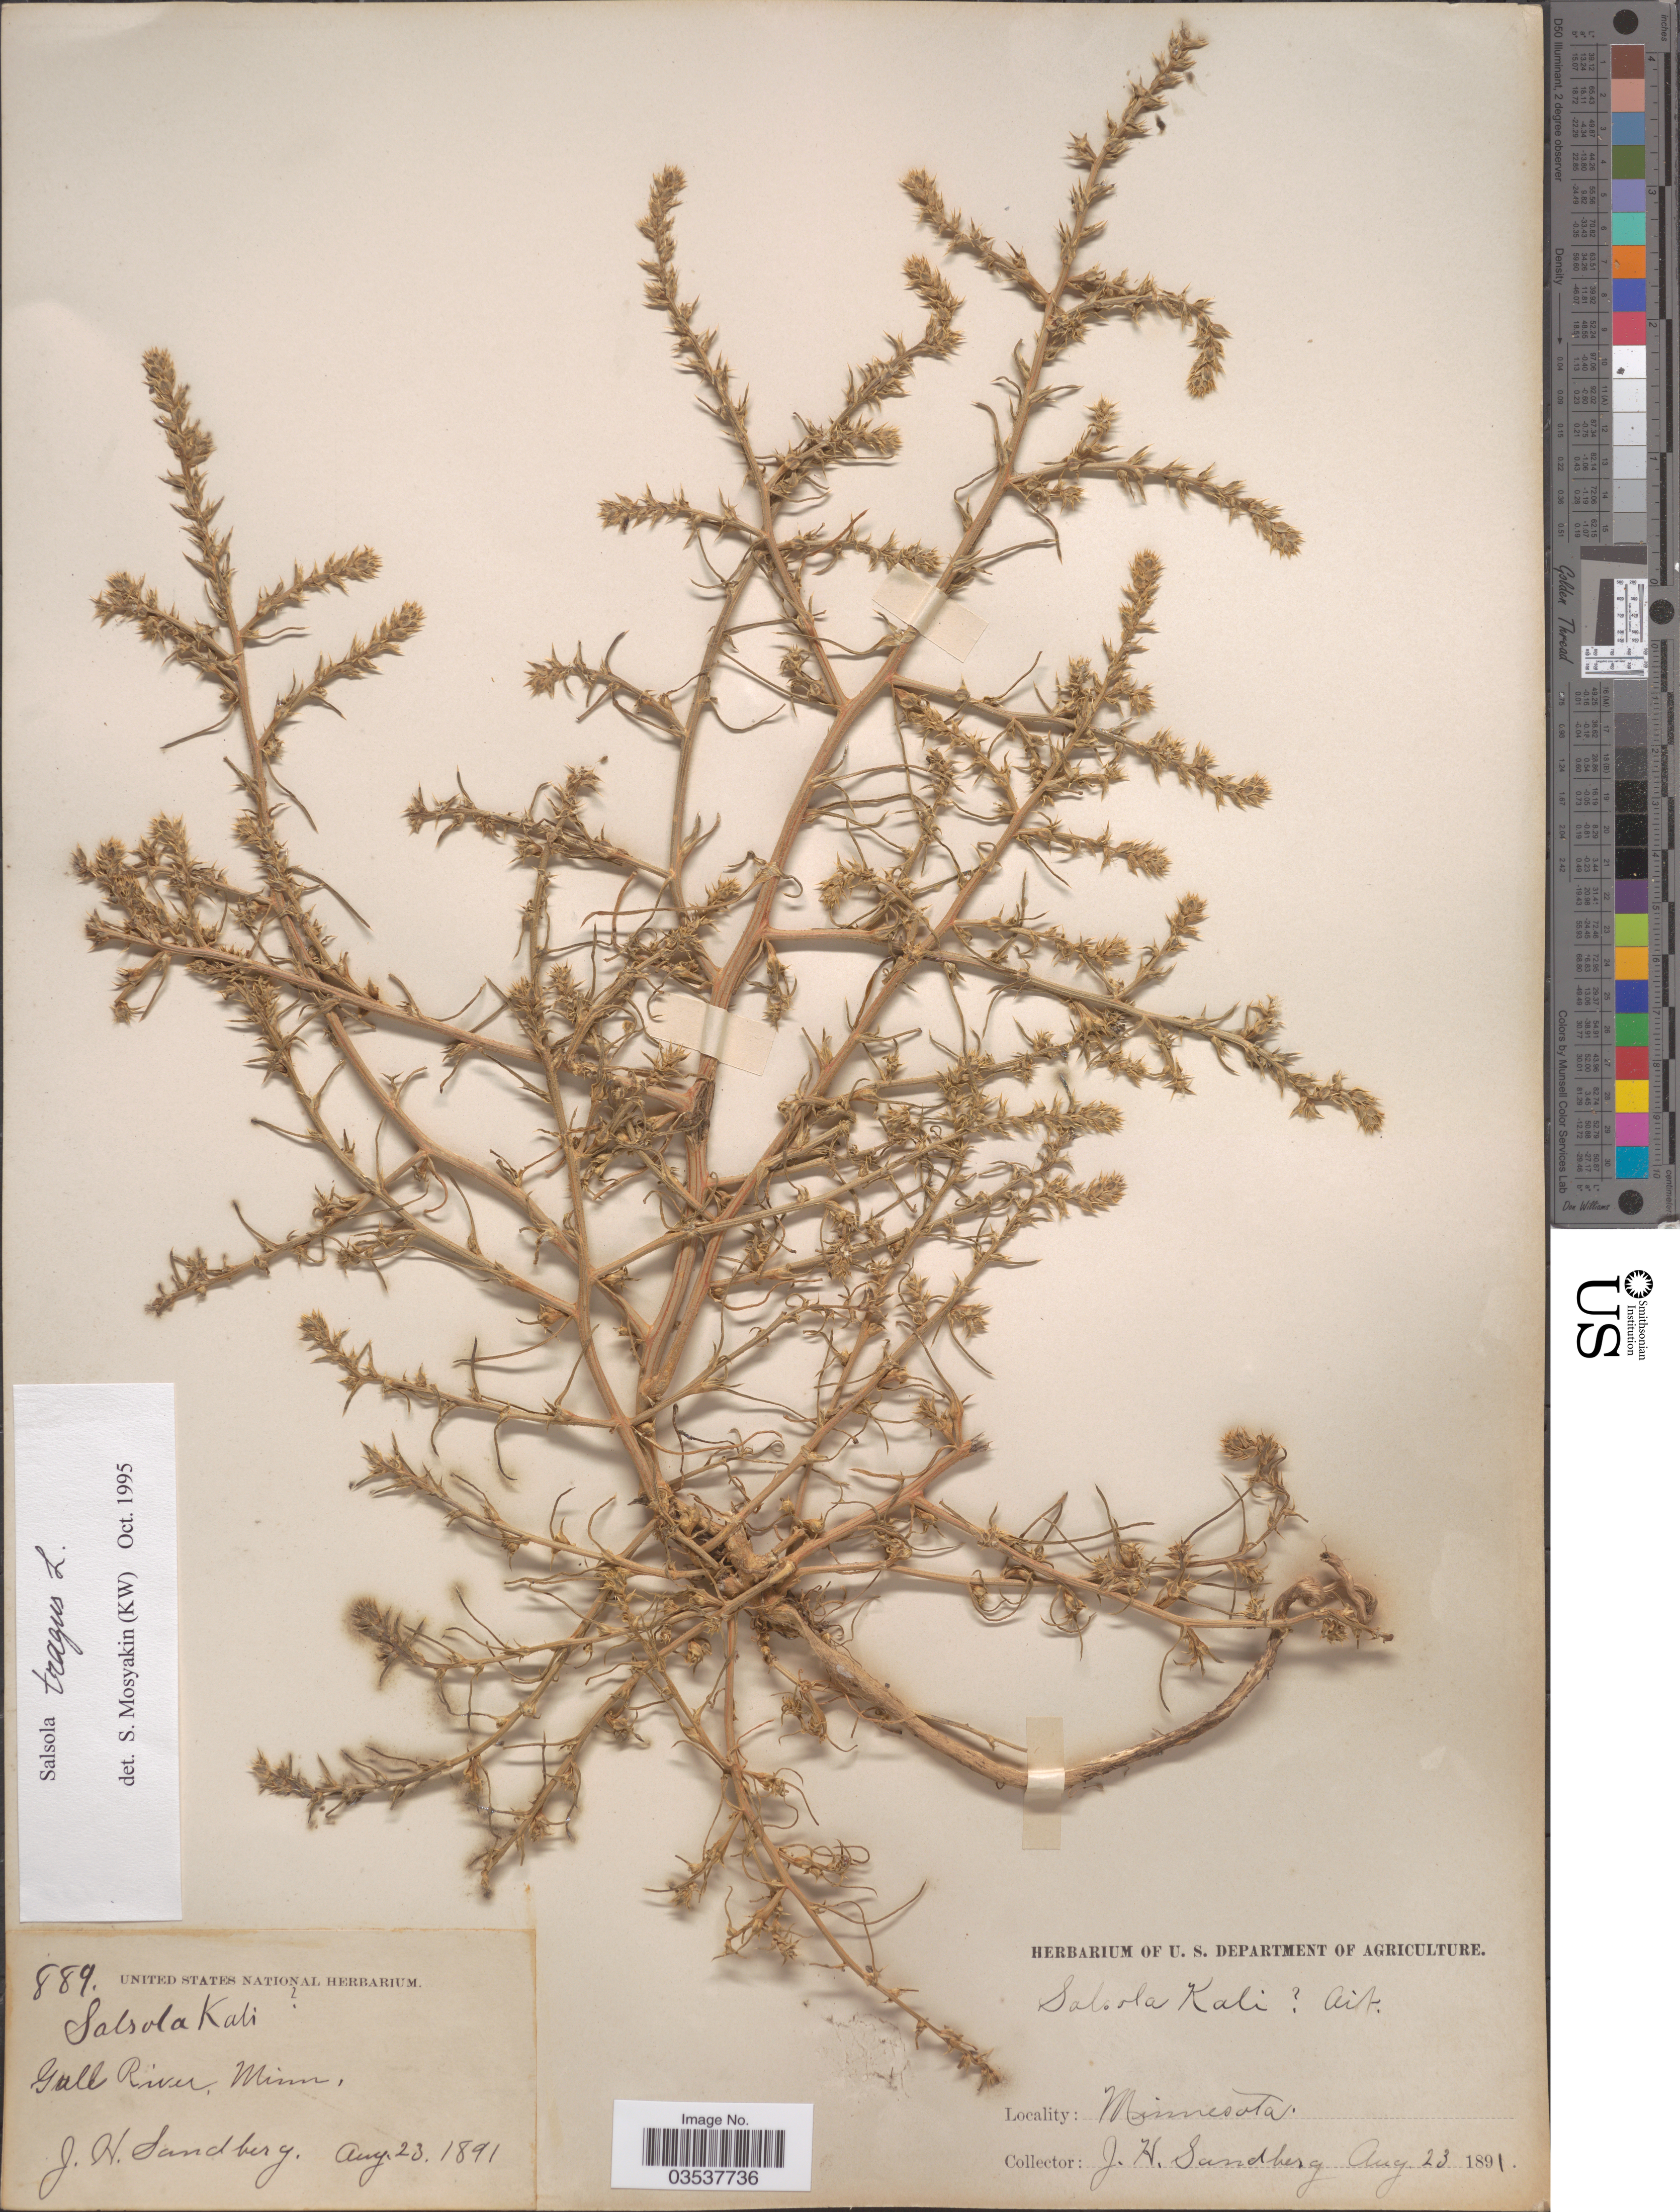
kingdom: Plantae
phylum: Tracheophyta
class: Magnoliopsida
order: Caryophyllales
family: Amaranthaceae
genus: Salsola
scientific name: Salsola pestifer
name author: A. Nelson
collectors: J. H. Sandberg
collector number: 889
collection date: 1891-08-23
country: United States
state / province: Minnesota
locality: Gull River.